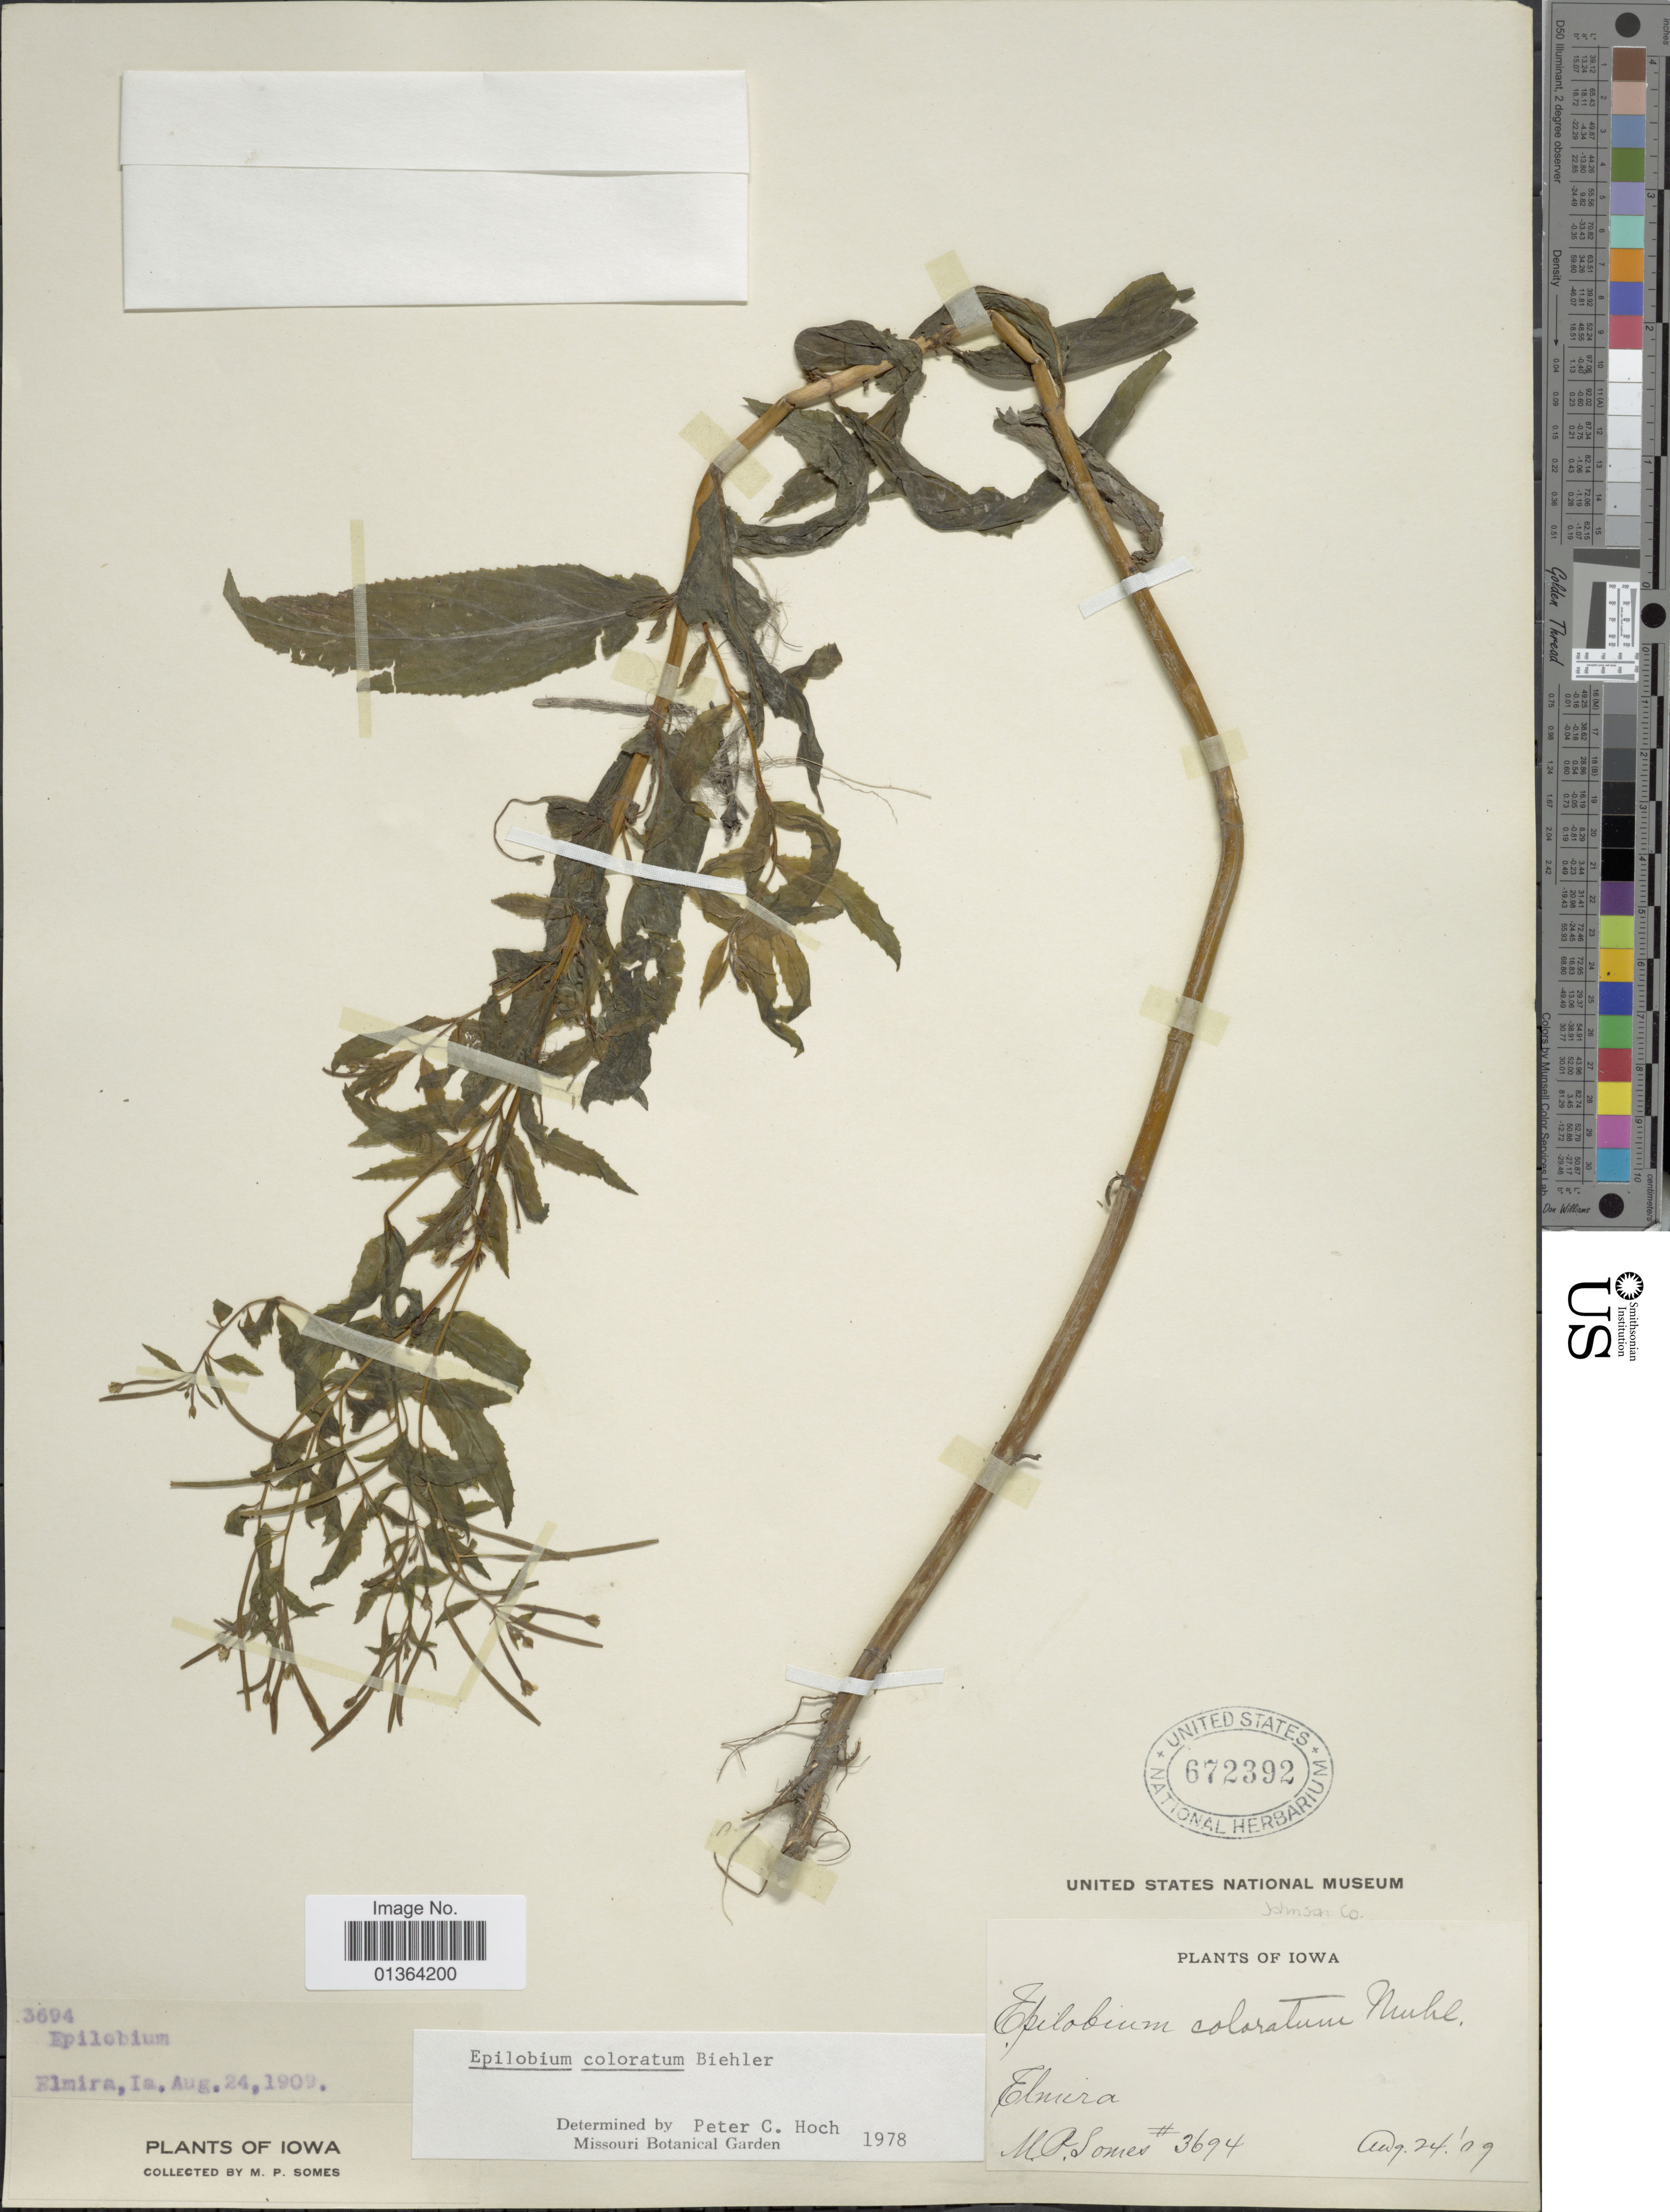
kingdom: Plantae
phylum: Tracheophyta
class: Magnoliopsida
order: Myrtales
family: Onagraceae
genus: Epilobium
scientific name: Epilobium coloratum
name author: Biehler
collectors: M. P. Jones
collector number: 3694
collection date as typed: Transcribed d/m/y: 24/8/9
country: United States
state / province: Iowa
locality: Elmira.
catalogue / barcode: US 672392